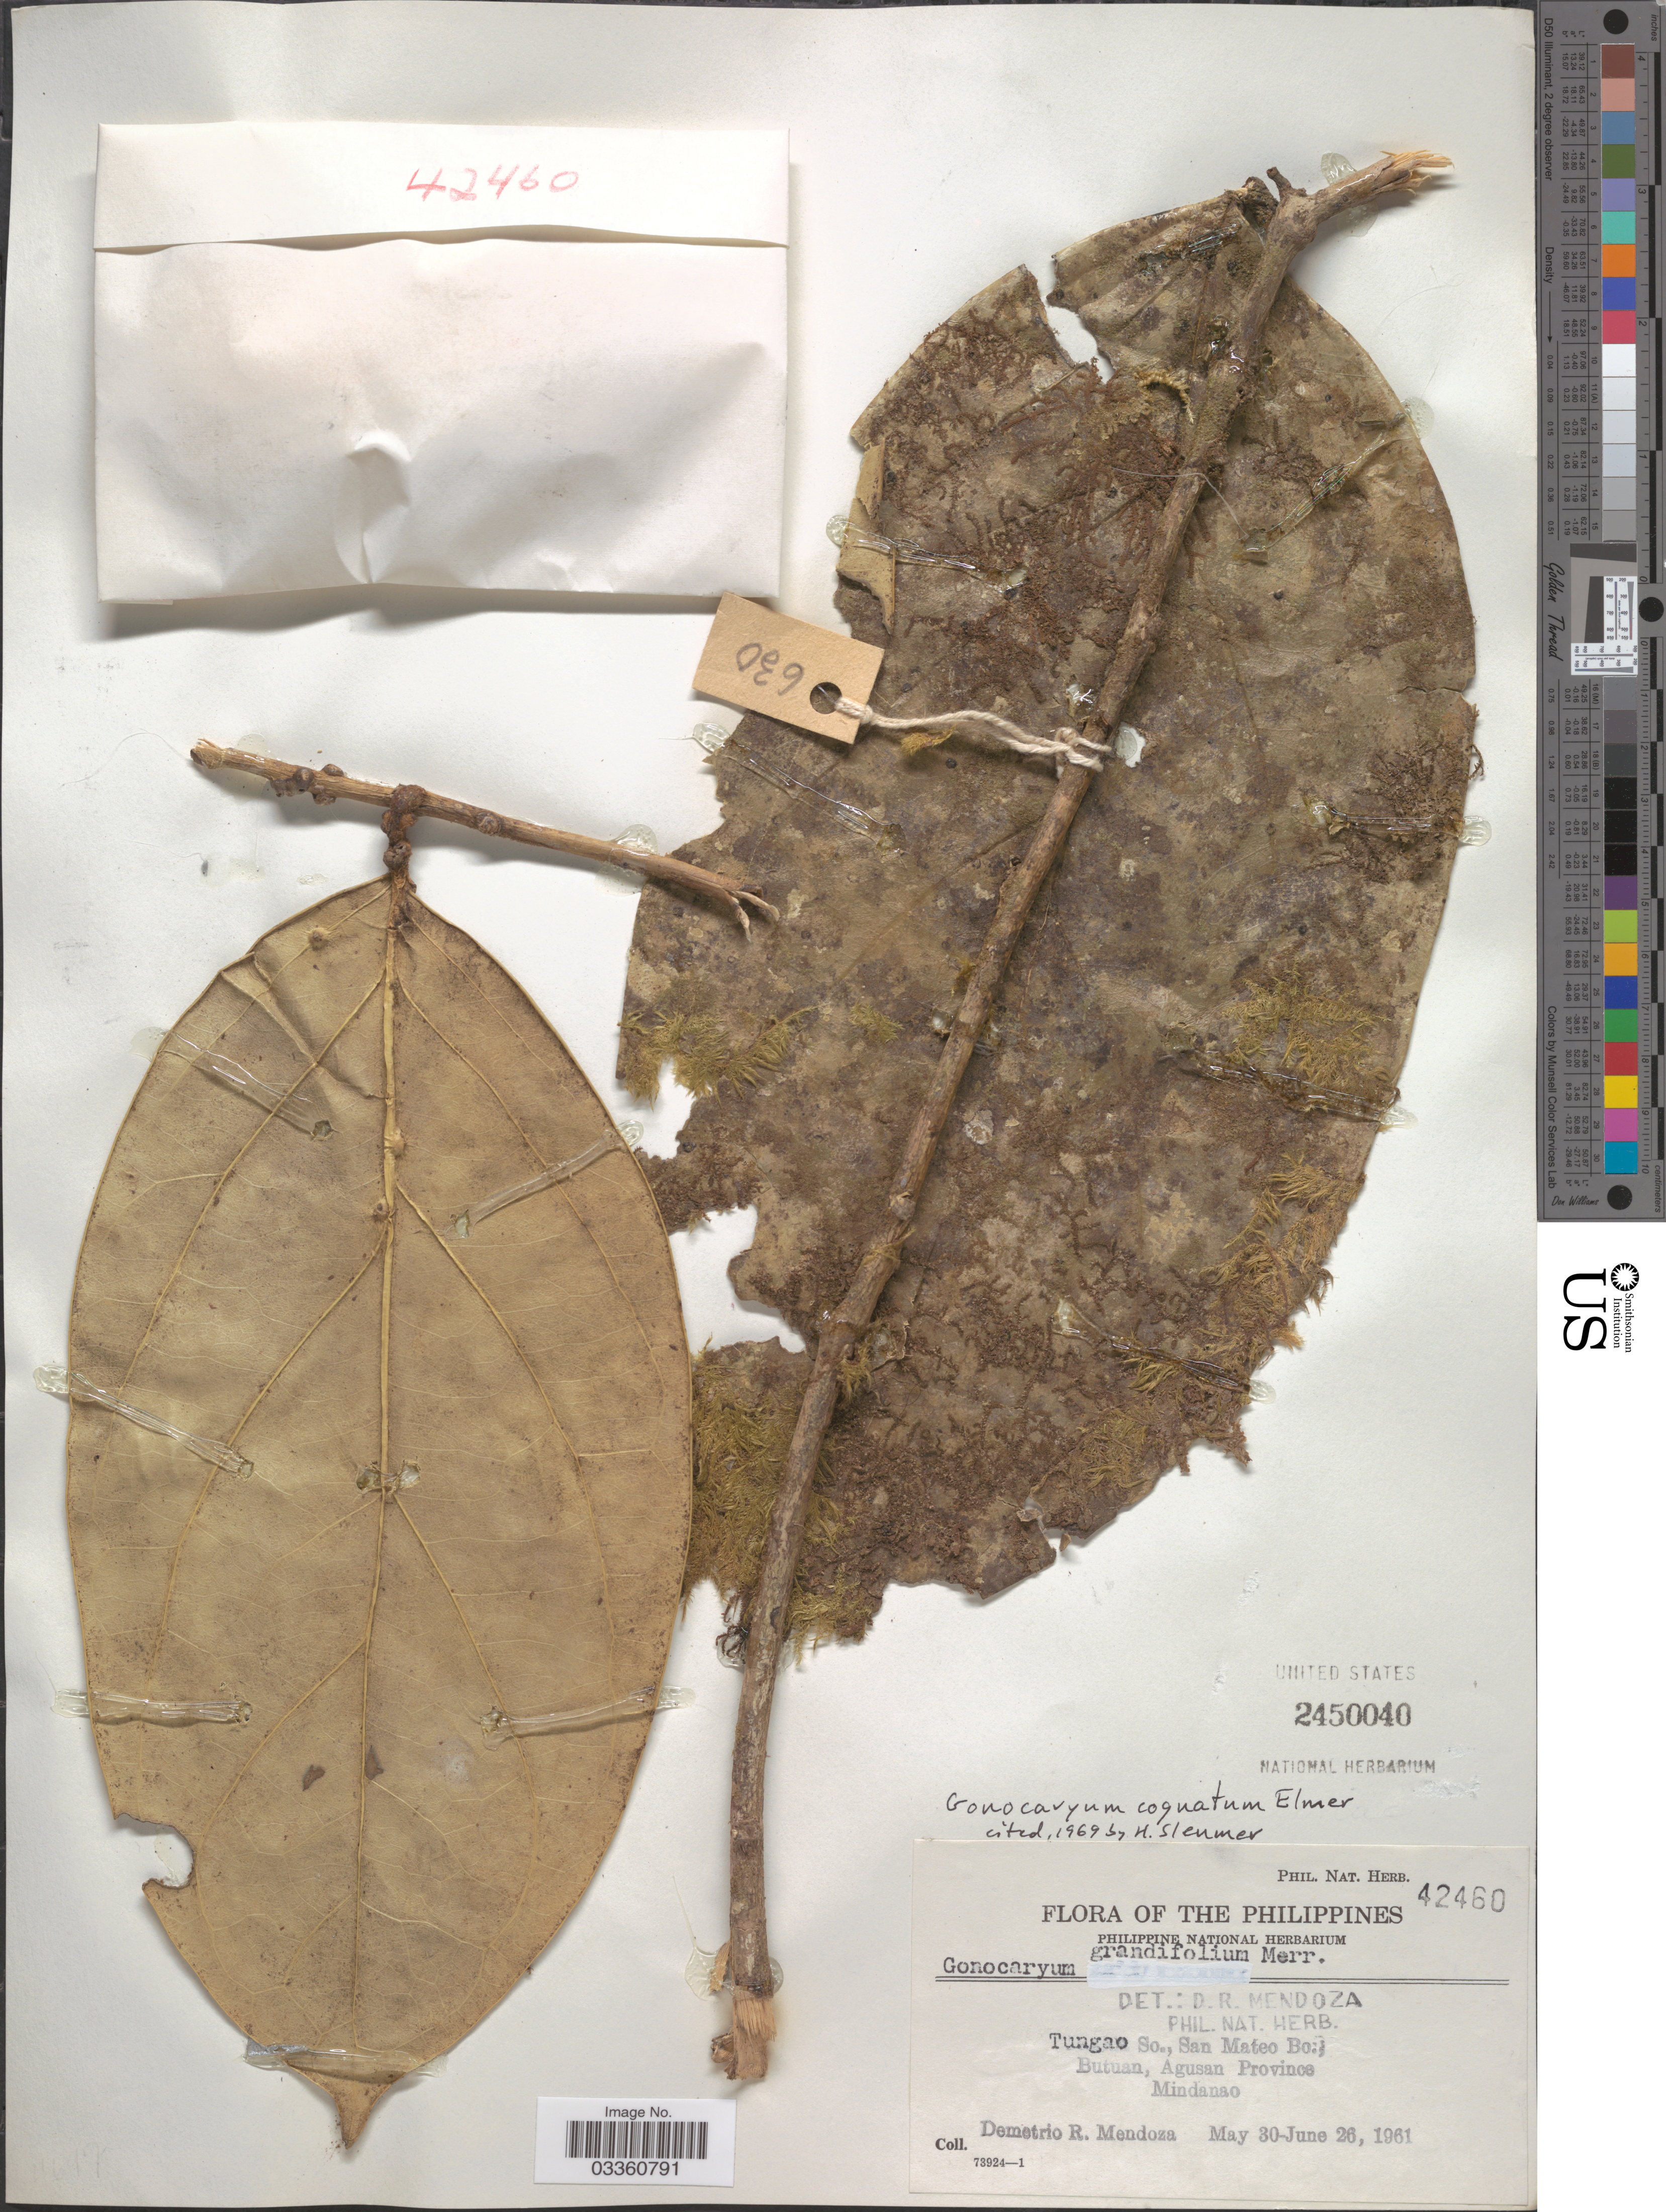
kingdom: Plantae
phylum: Tracheophyta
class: Magnoliopsida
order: Cardiopteridales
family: Cardiopteridaceae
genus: Gonocaryum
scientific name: Gonocaryum cognatum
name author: Elmer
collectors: D. Mendoza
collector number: Phil. Nat. Herb. 42460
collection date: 1961-05-30/1961-06-26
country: Philippines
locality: Tungao So., San Mateo Bo: Butuan, Agusan Province Mindanao.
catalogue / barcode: US 2450040